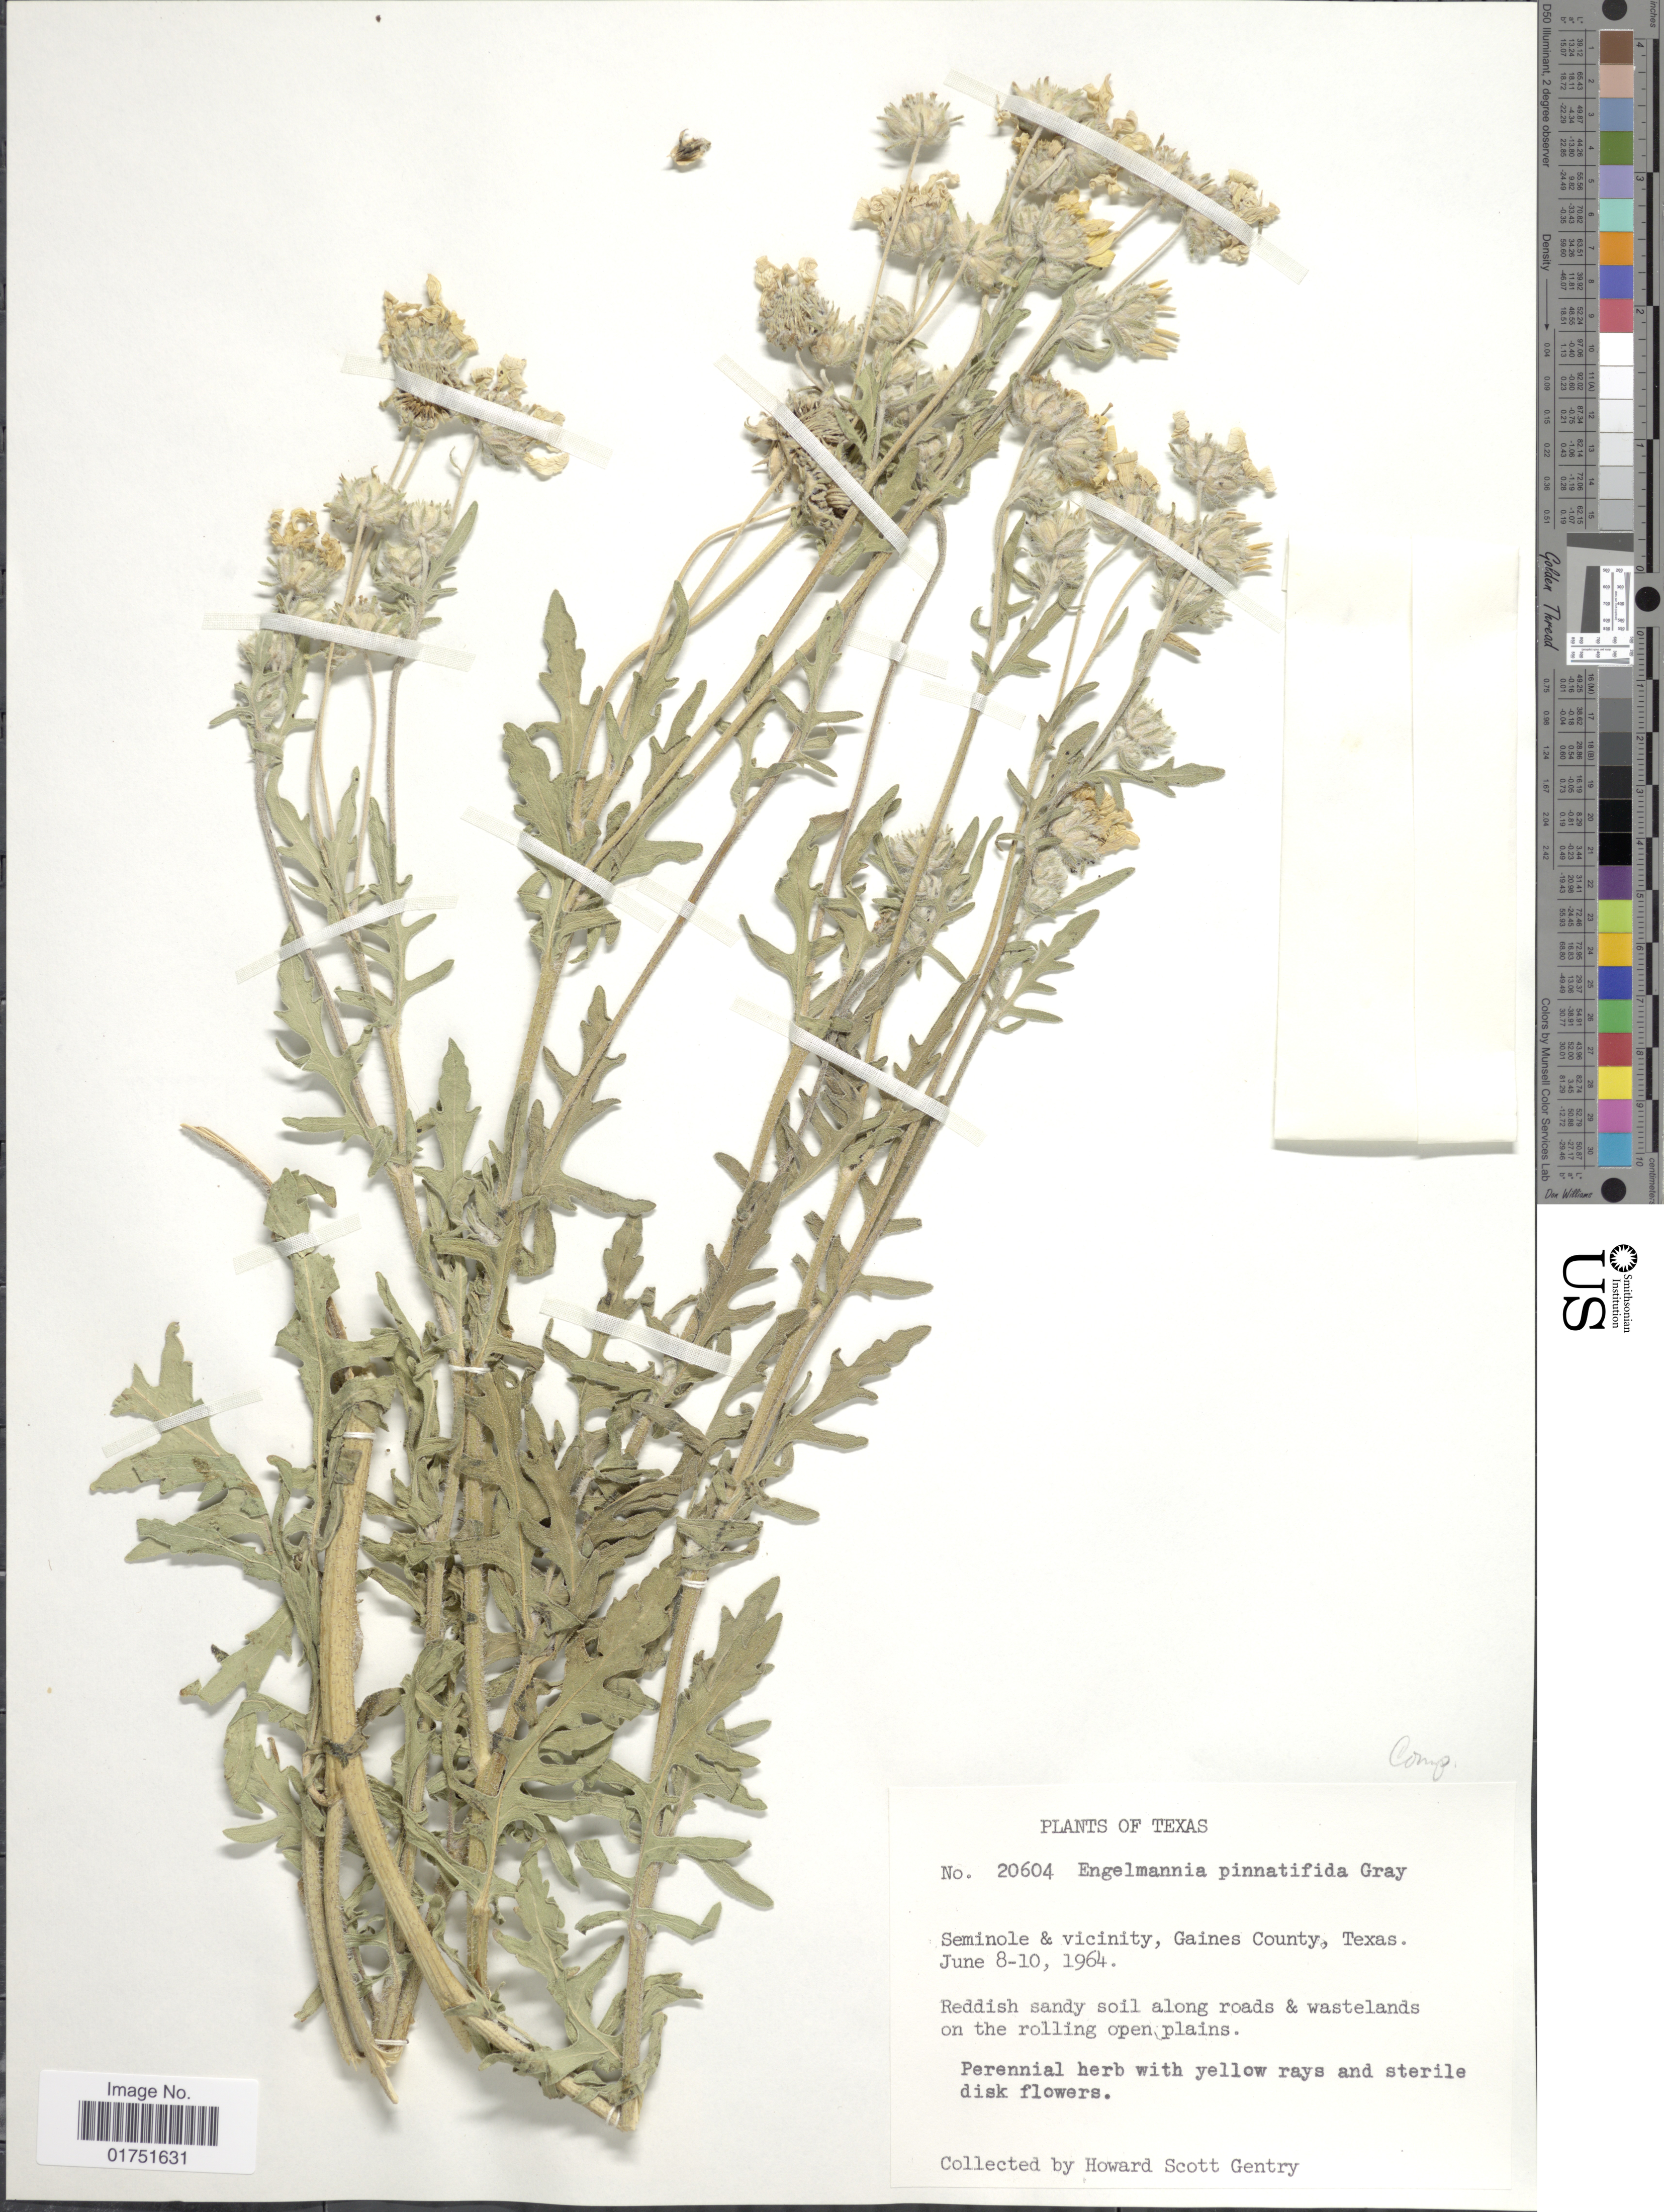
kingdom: Plantae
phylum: Tracheophyta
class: Magnoliopsida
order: Asterales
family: Asteraceae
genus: Engelmannia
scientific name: Engelmannia pinnatifida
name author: Torr. & A. Gray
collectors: H. S. Gentry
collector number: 20604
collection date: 1964-06-08/1964-06-10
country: United States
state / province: Texas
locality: Seminole & vicinity, Gaines County, Texas